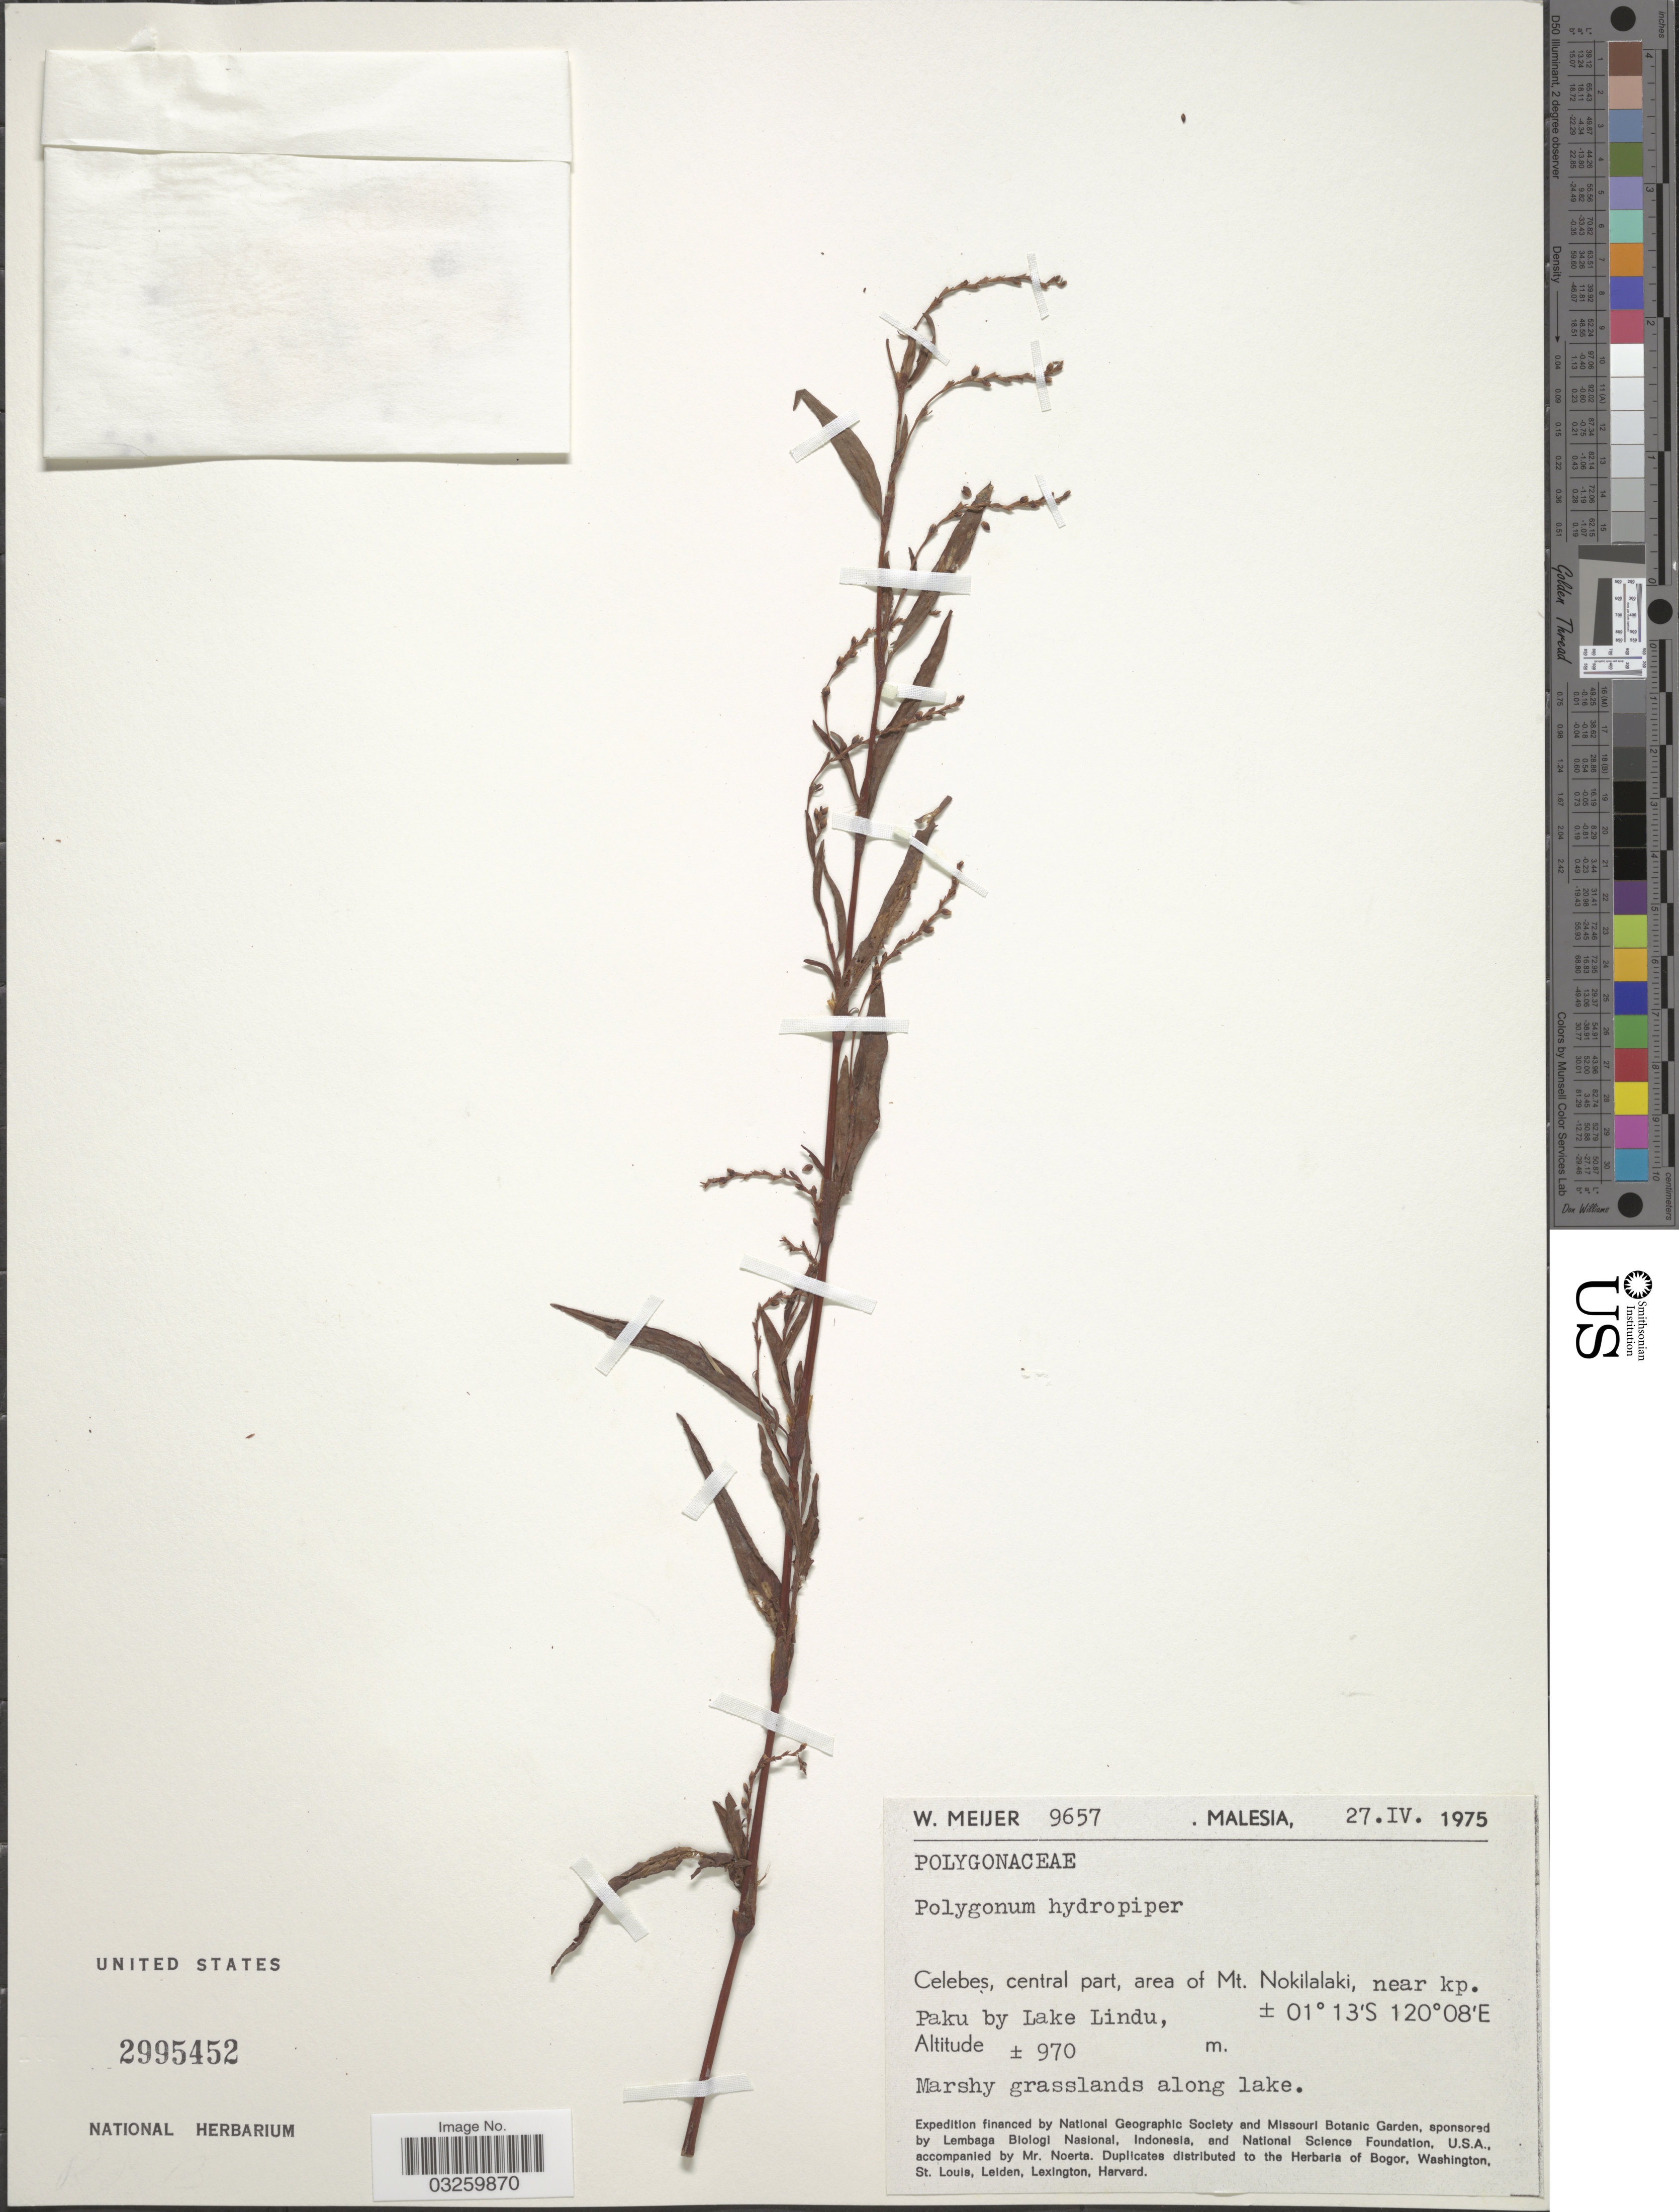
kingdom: Plantae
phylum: Tracheophyta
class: Magnoliopsida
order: Caryophyllales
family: Polygonaceae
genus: Persicaria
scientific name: Persicaria hydropiper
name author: (L.) Delarbre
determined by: Wagner, W. L., (BOT), Smithsonian Institution - National Museum of Natural History (UNITED STATES)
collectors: W. Meijer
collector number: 9657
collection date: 1975-04-27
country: Malaysia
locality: Malesia. Celebes, central part, area of Mt. Nokilalaki, near kp. Paku by Lake Lindu.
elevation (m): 970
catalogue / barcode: US 2995452